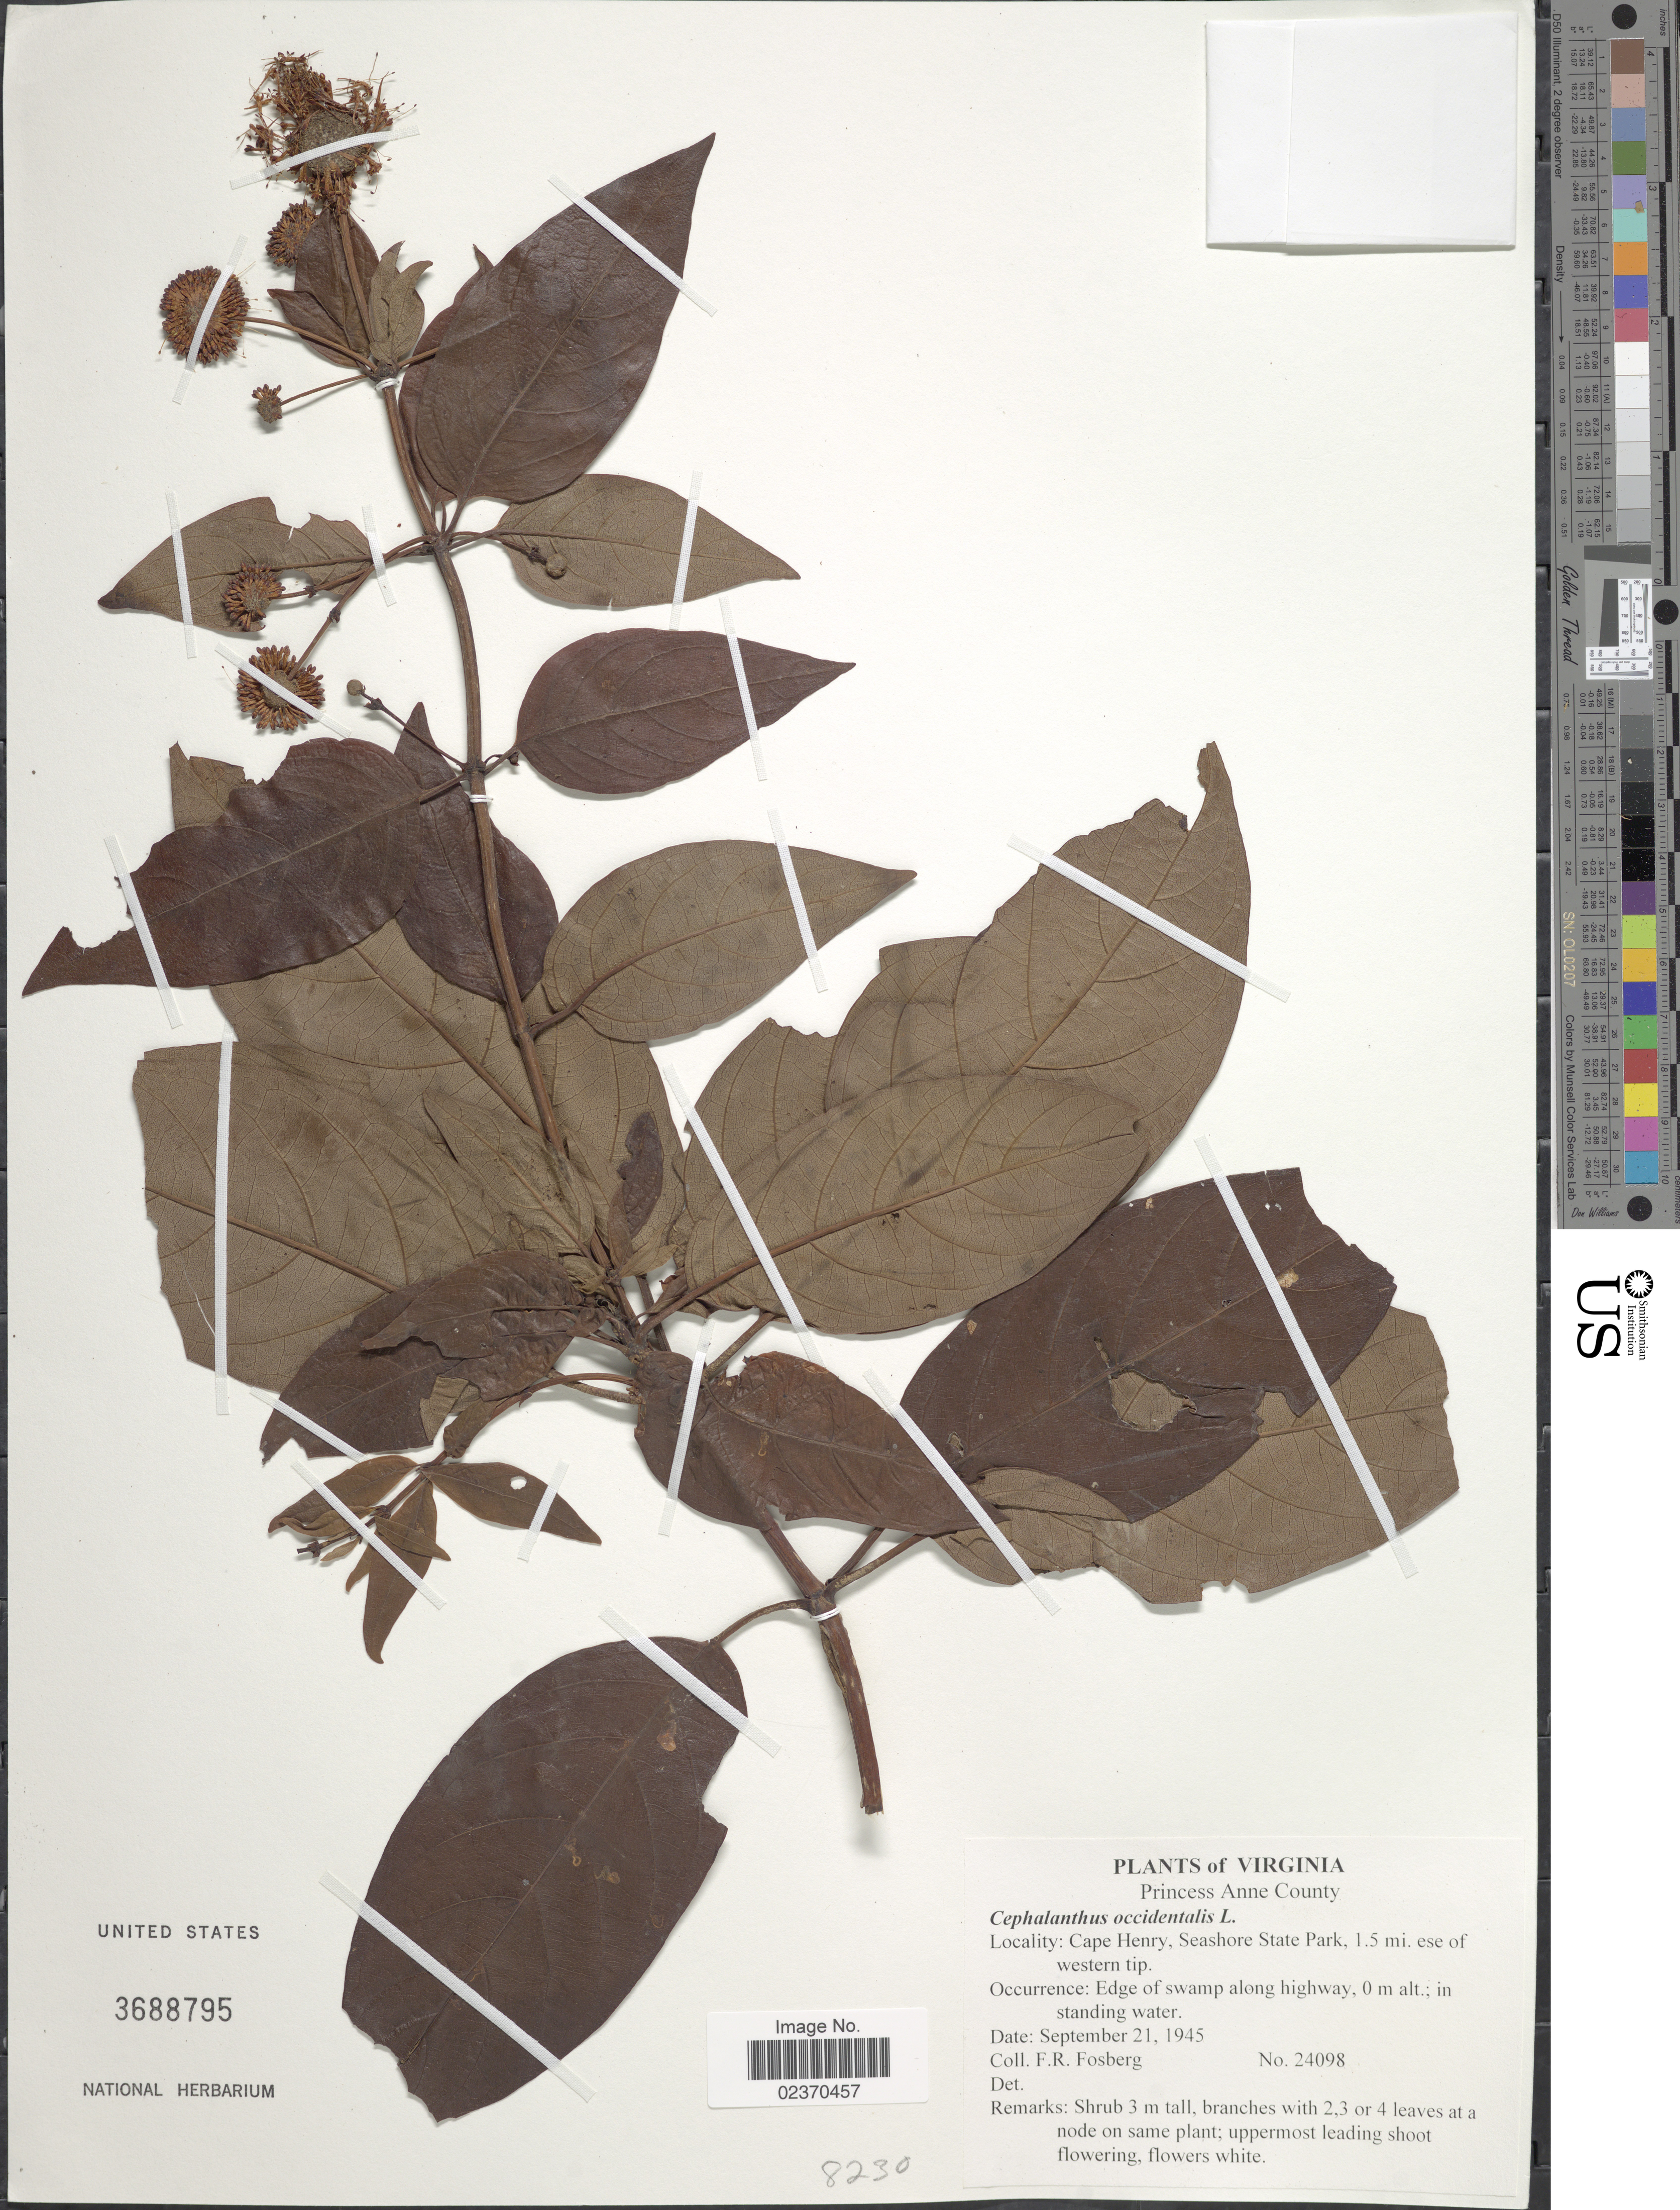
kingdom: Plantae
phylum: Tracheophyta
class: Magnoliopsida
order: Gentianales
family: Rubiaceae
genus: Cephalanthus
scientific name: Cephalanthus occidentalis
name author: L.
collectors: F. R. Fosberg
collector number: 24098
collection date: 1945-09-21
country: United States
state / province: Virginia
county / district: City of Virginia Beach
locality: Princess Anne (=historic county name)County. Cape Henry, Seashore State Park, 1.5 mi. ese of western tip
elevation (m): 0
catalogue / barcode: US 3688795